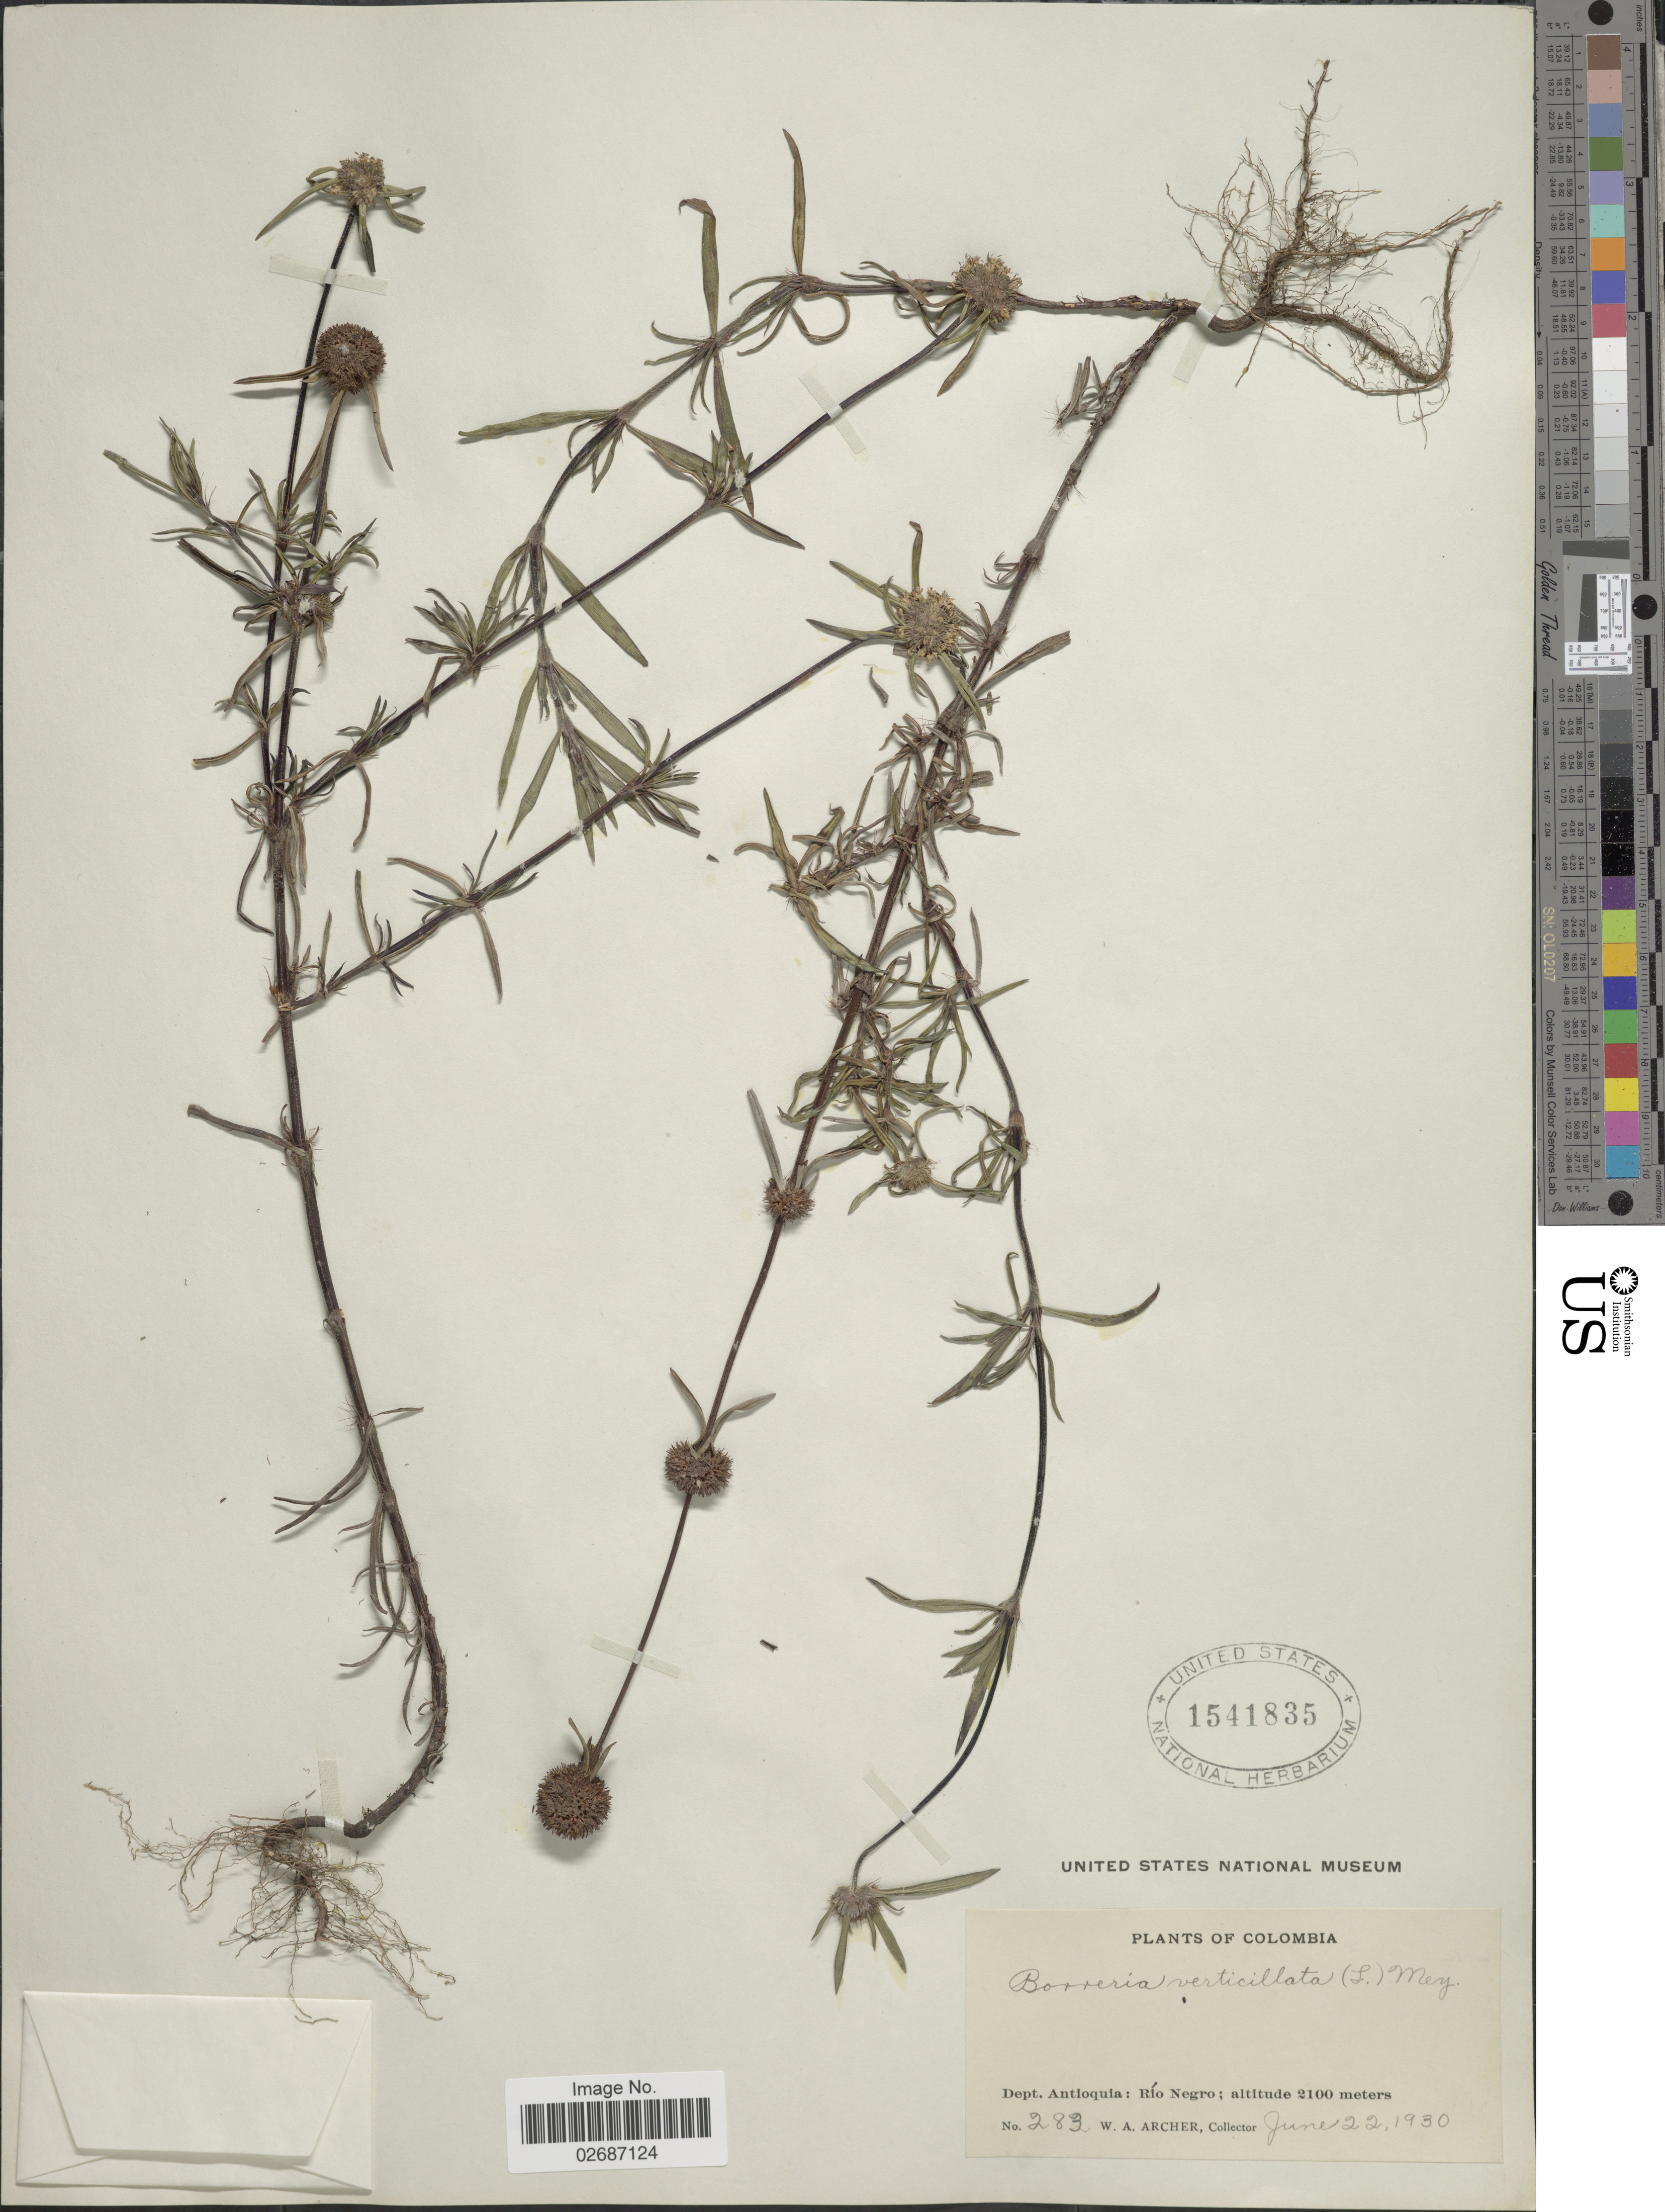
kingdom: Plantae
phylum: Tracheophyta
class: Magnoliopsida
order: Gentianales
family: Rubiaceae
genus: Borreria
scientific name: Borreria verticillata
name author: (L.) G. Mey.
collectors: W. A. Archer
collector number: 283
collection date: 1930-06-22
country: Colombia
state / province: Antioquia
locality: Rio Negro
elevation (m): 2100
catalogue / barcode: US 1541835